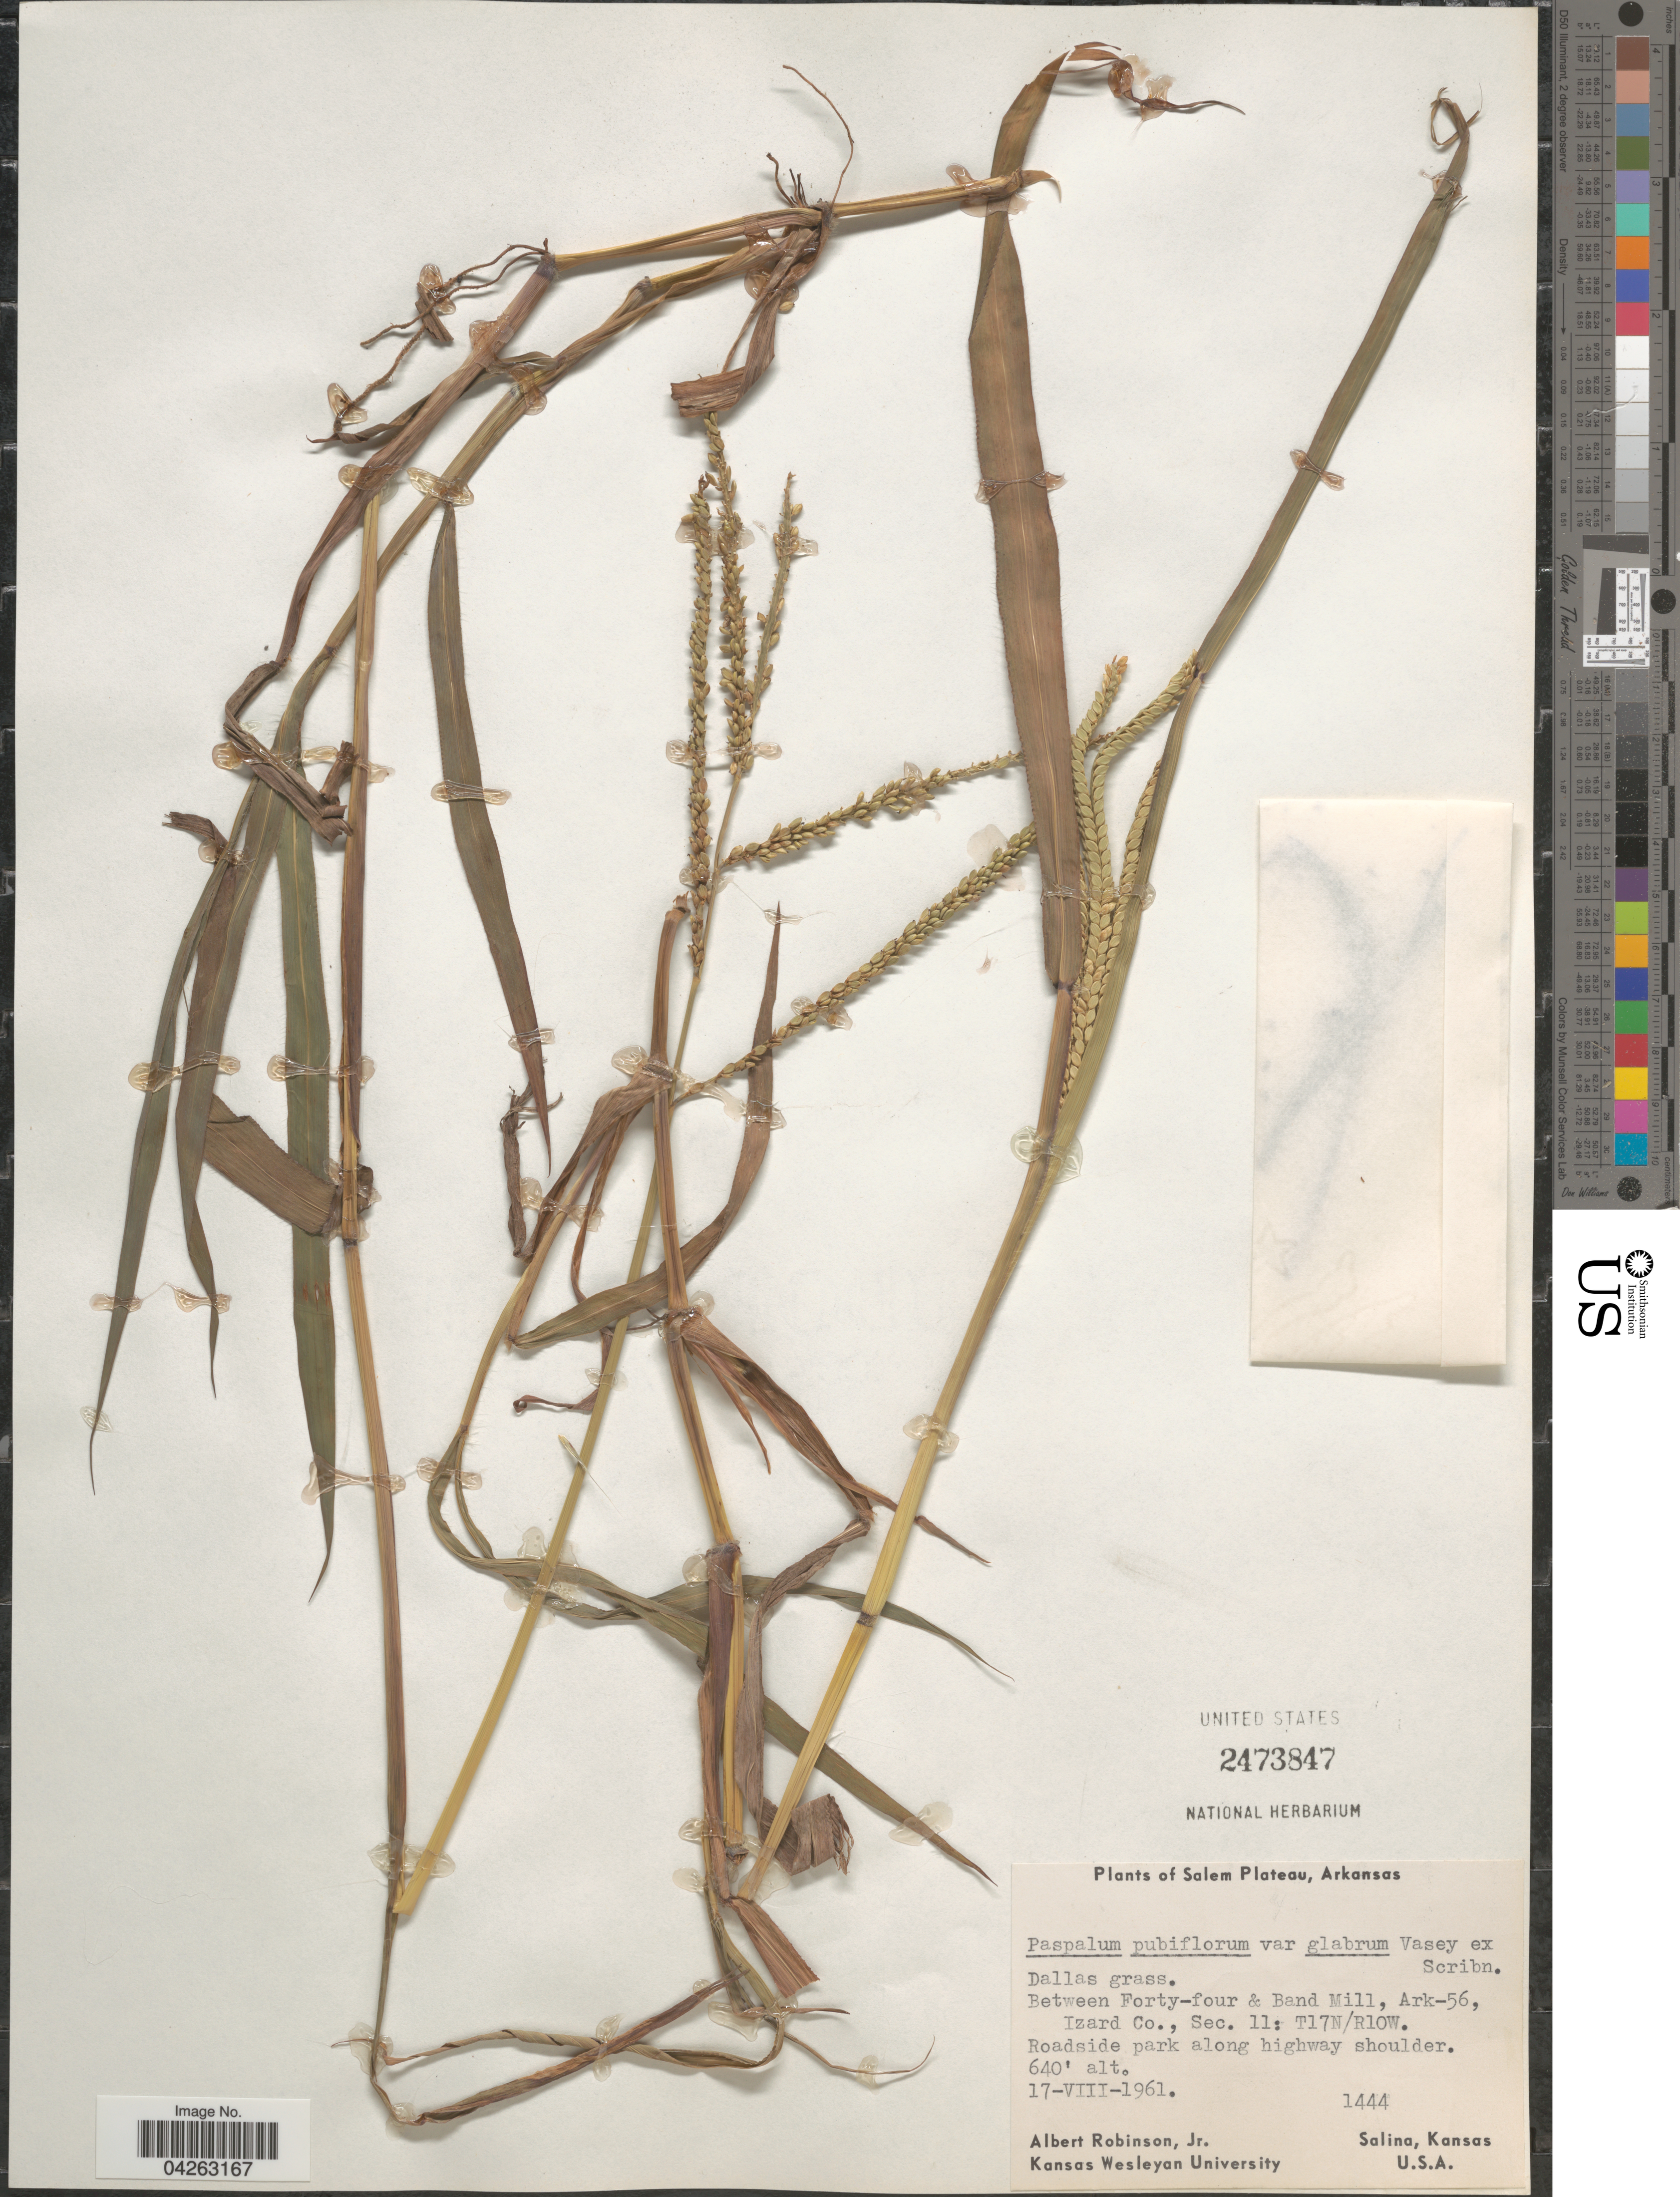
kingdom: Plantae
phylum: Tracheophyta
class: Liliopsida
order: Poales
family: Poaceae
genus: Paspalum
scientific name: Paspalum pubiflorum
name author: Rupr. ex E. Fourn.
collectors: A. Robinson Jr.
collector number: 1444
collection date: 1961-08-17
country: United States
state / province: Arkansas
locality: Salem Plateau. Between Forty-four & Band Mill, Ark-56, Izard Co., Sec. 11: T17N/R10W, Roadside park along highway shoulder.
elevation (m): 195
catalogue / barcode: US 2473847